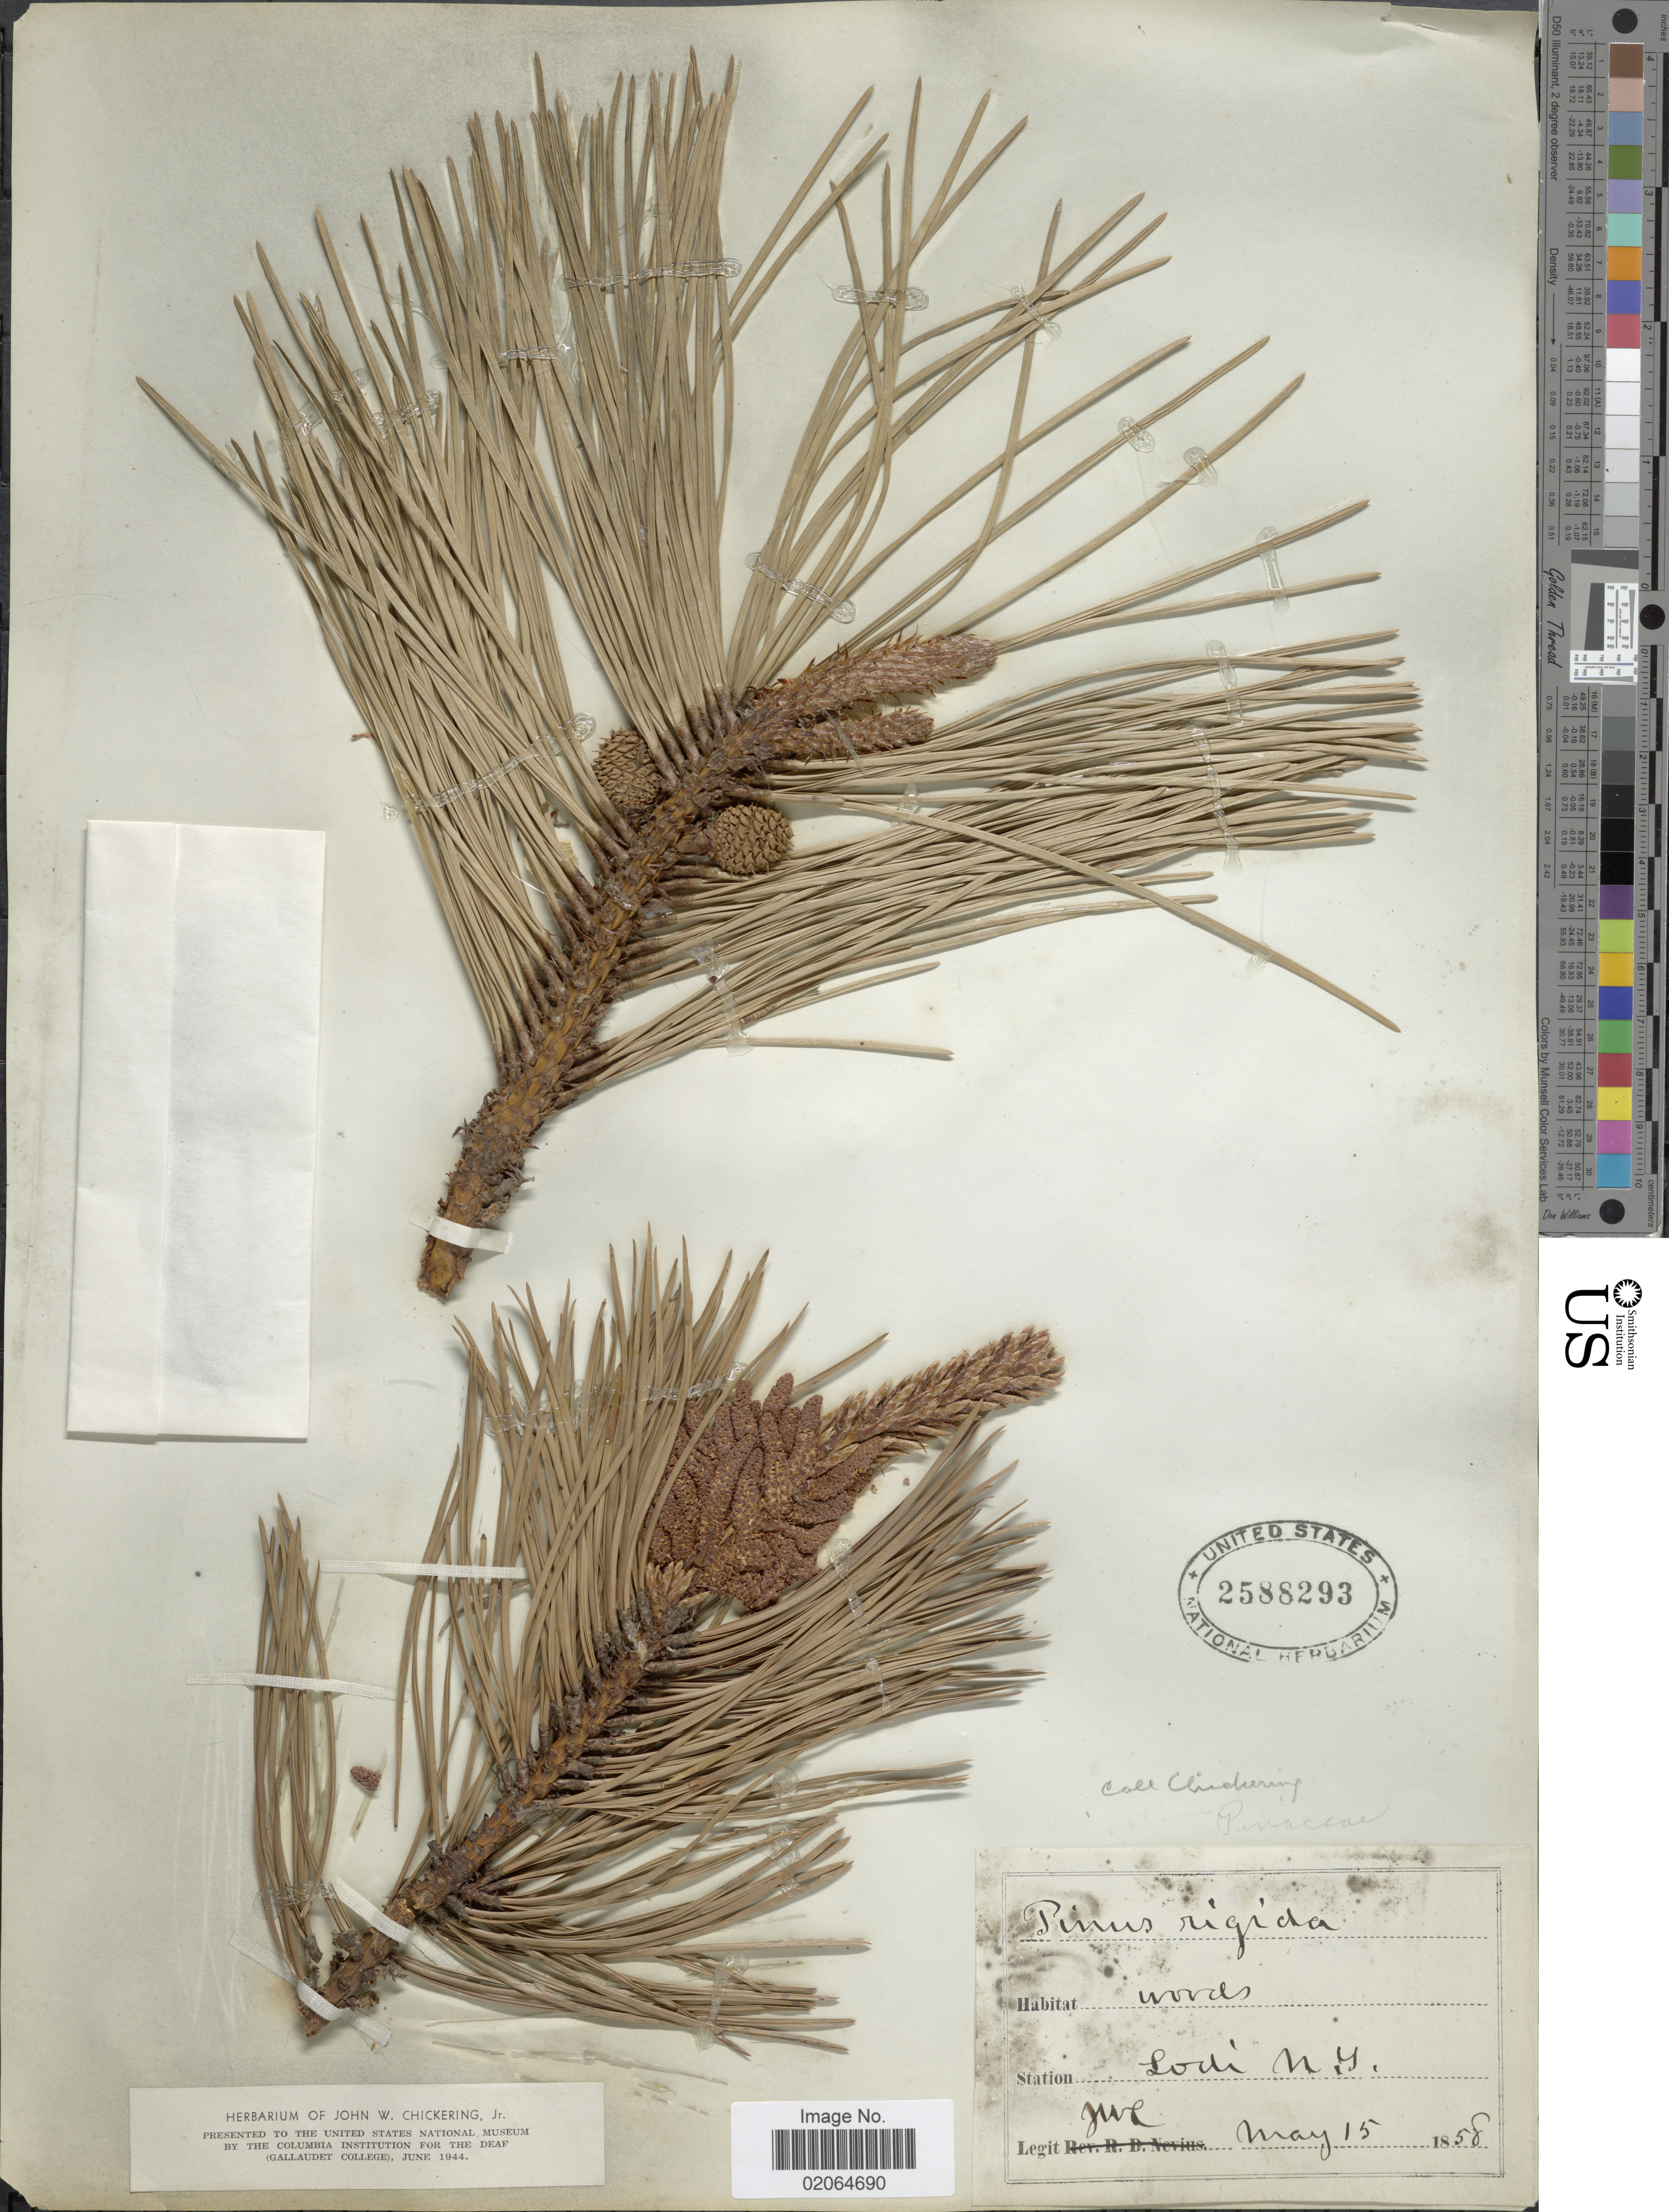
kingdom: Plantae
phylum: Tracheophyta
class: Pinopsida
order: Pinales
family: Pinaceae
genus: Pinus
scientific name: Pinus rigida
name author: Mill.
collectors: J. W. Chickering Jr.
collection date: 1858-05-15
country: United States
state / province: New York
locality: Lodi Twp.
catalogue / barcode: US 2588293